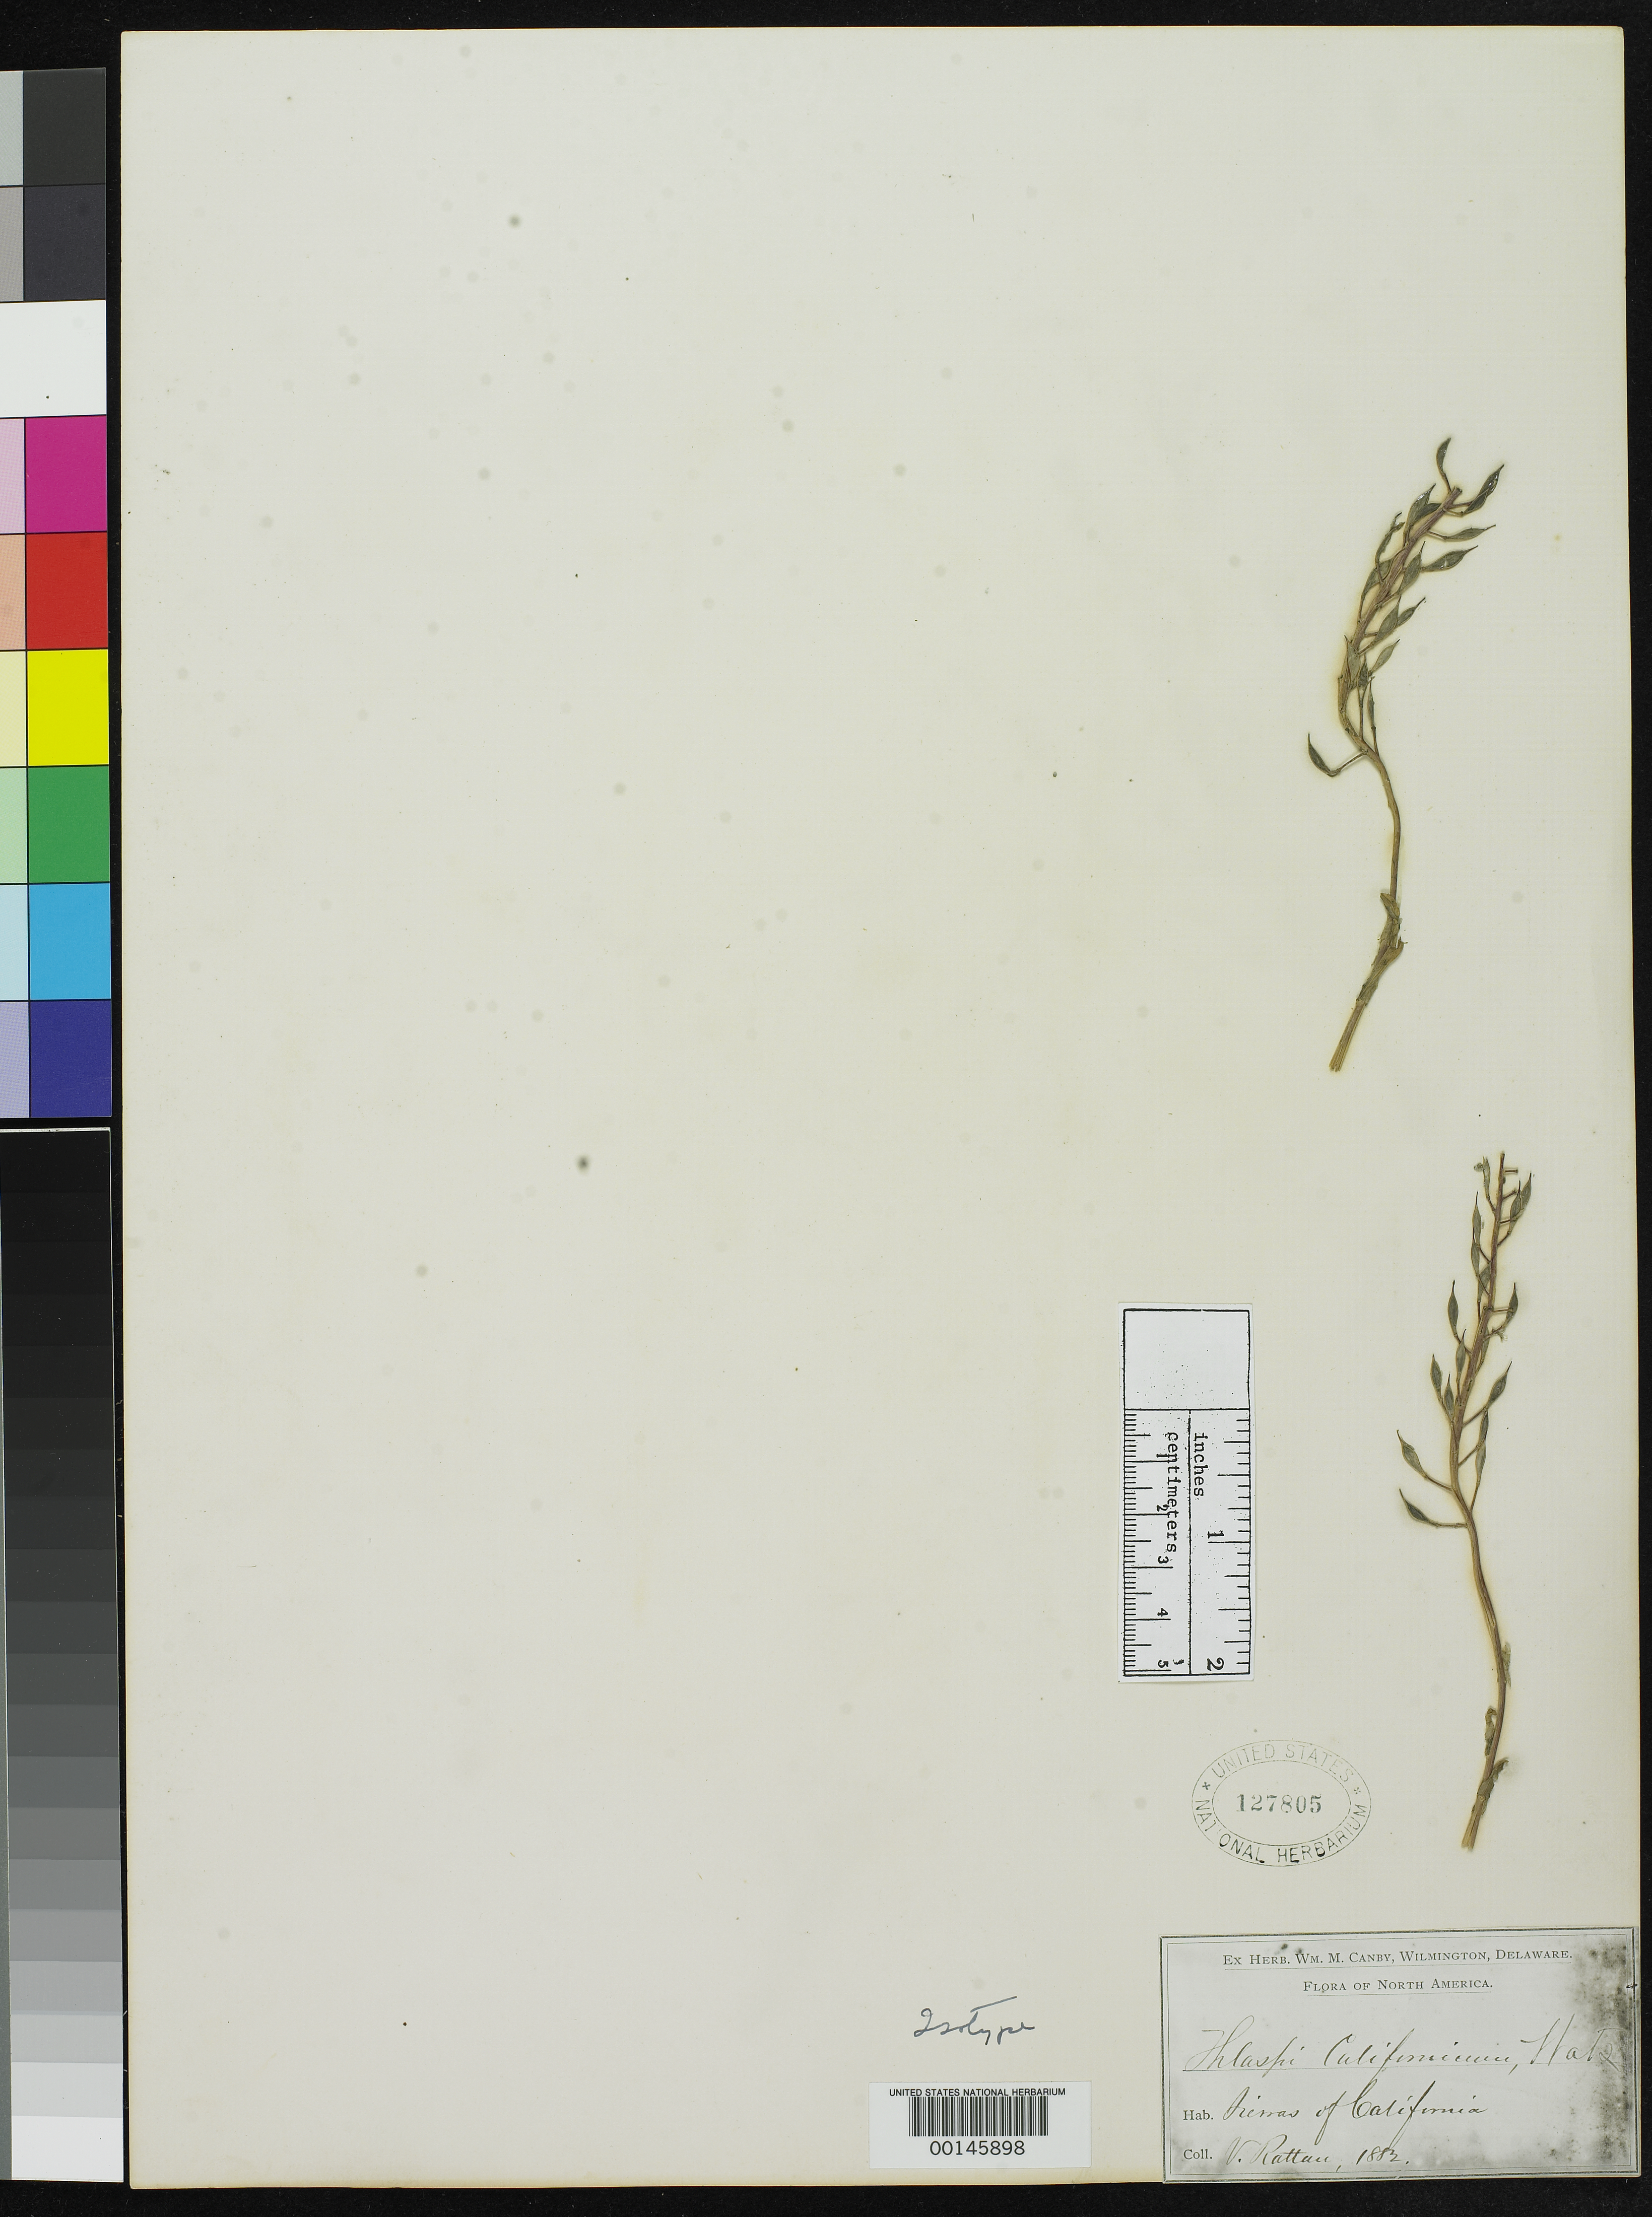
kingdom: Plantae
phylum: Tracheophyta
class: Magnoliopsida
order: Brassicales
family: Brassicaceae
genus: Thlaspi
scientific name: Thlaspi californicum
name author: S. Watson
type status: Isotype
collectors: V. Rattan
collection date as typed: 1882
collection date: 1882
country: United States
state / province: California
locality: Sierras of California.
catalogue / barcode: US 127805